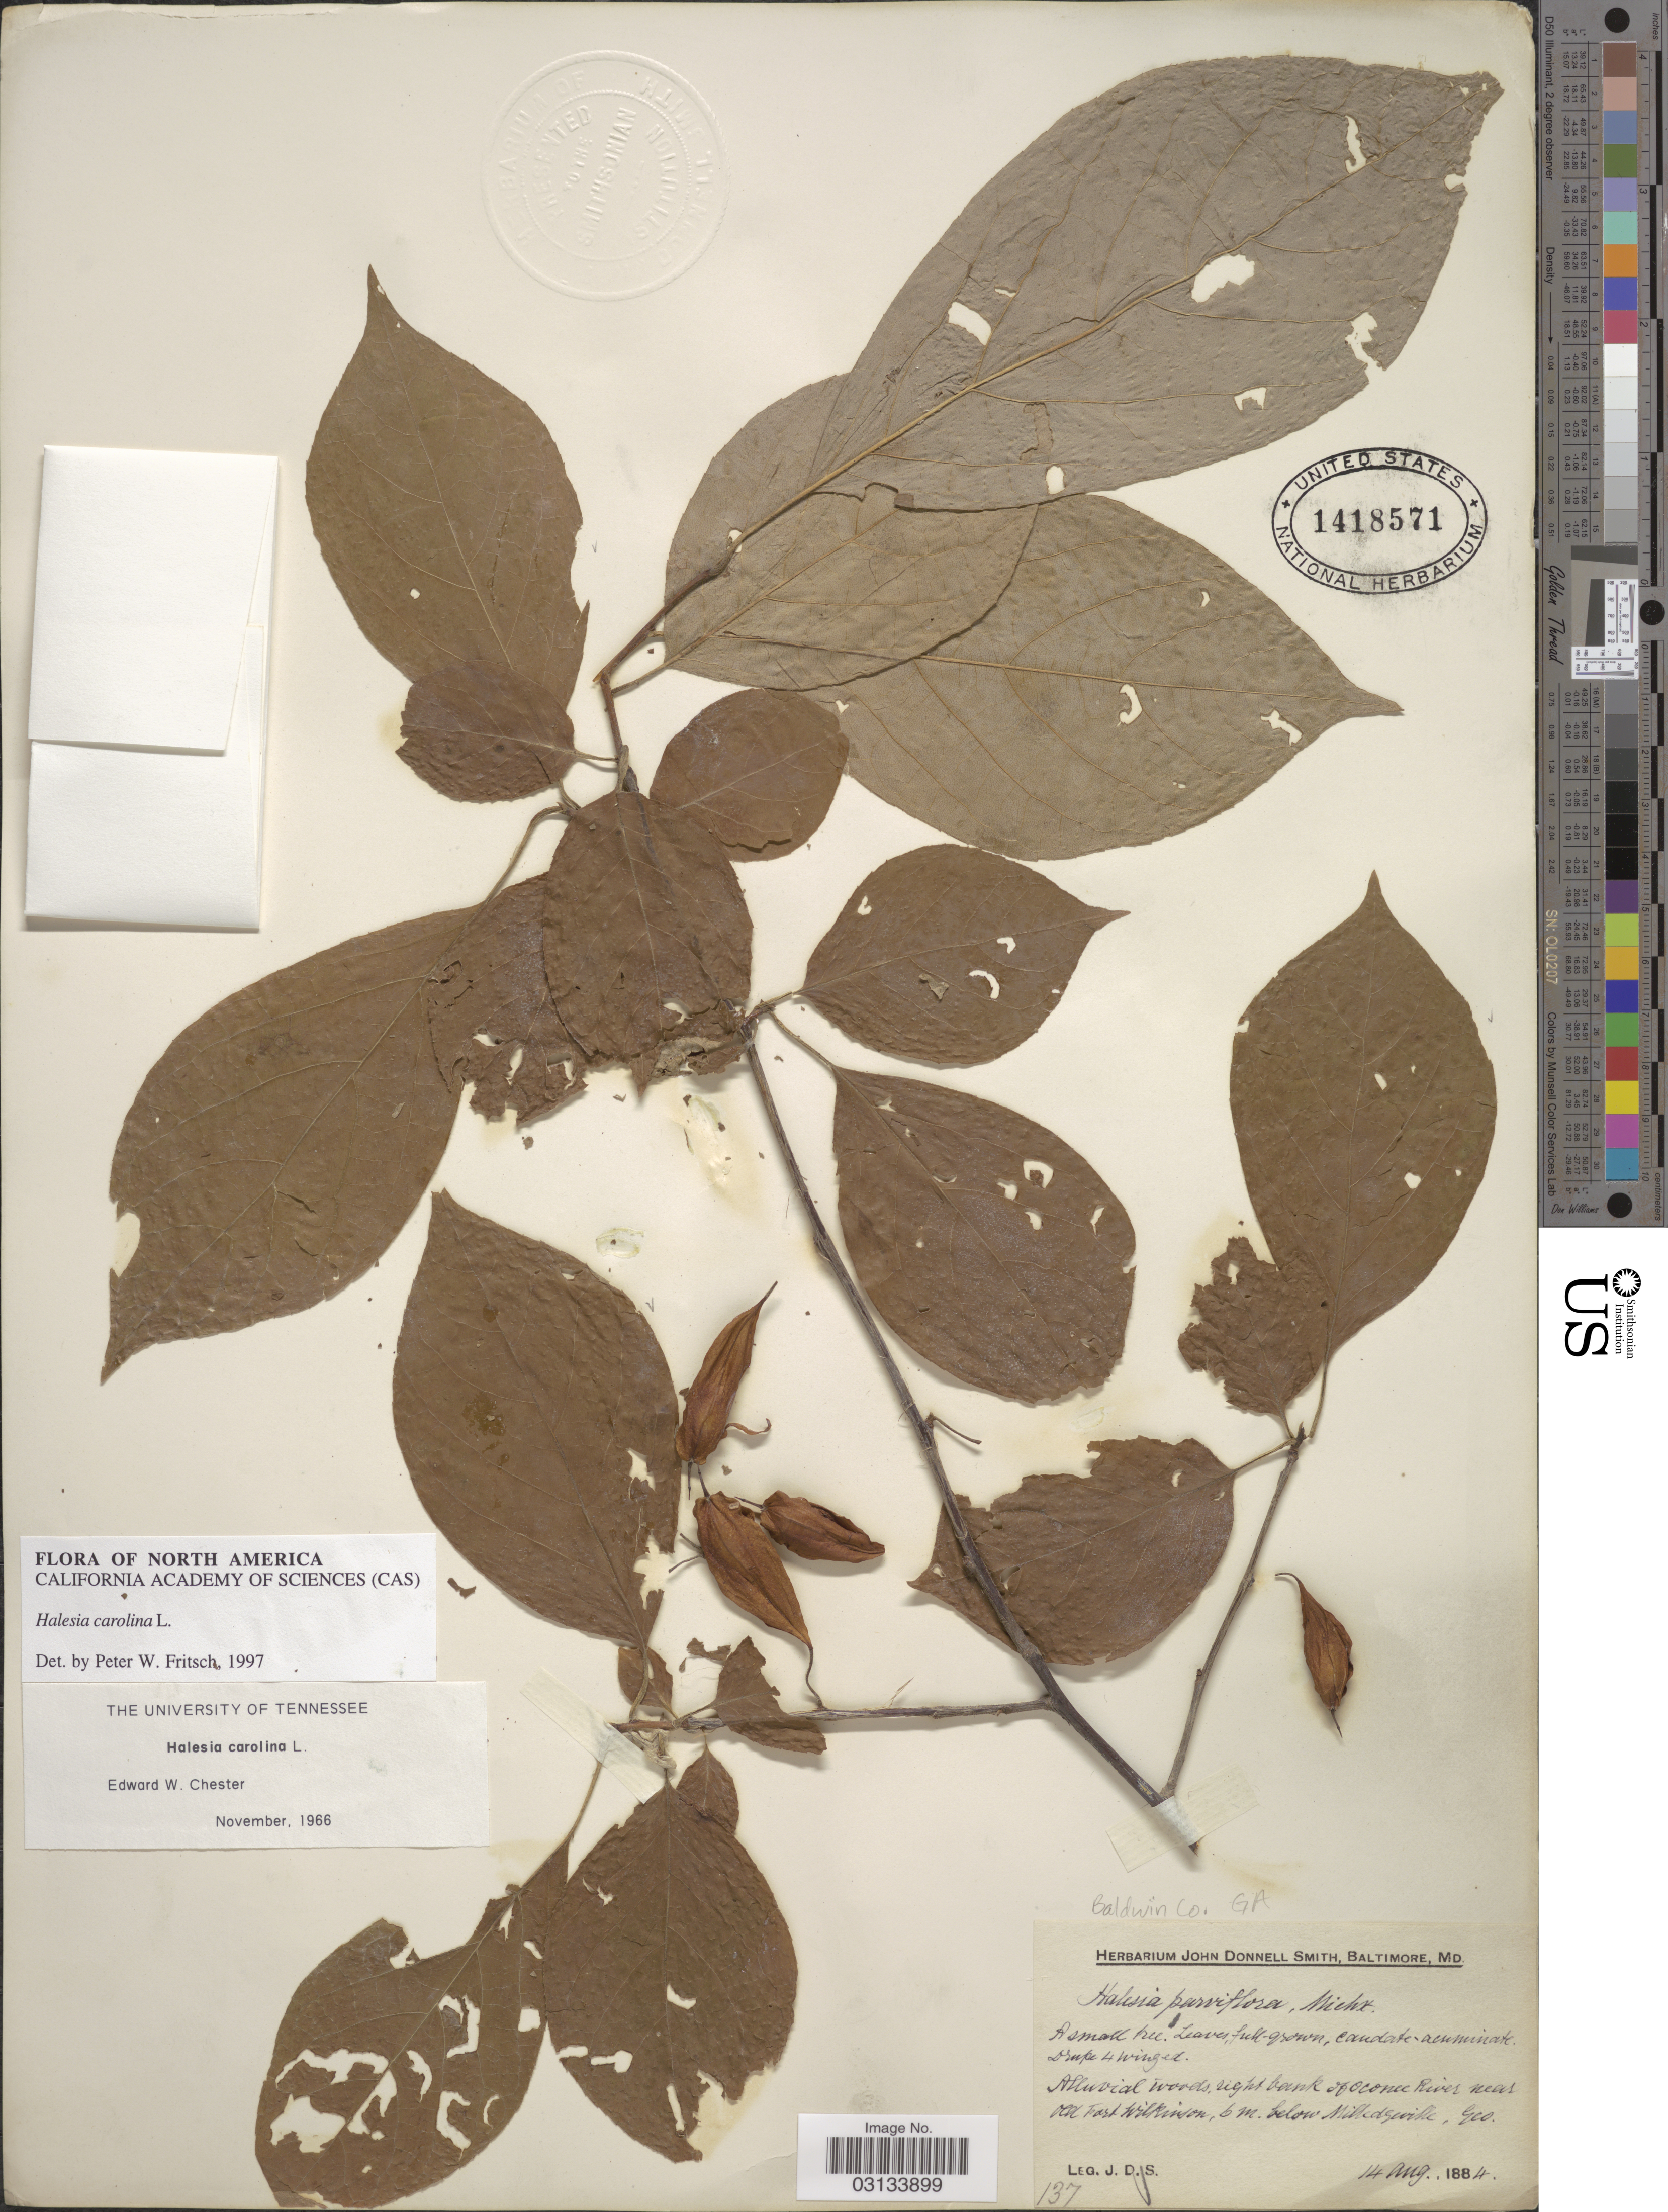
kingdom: Plantae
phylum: Tracheophyta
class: Magnoliopsida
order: Ericales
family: Styracaceae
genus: Halesia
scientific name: Halesia carolina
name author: L.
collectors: J. Donnell Smith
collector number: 137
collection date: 1884-08-14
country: United States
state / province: Georgia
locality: Baldwin Co. Ga. Right bank of Oconee River near Old Fort Wilkinson, 6 m. below Milledgeville, Geo.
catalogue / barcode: US 1418571